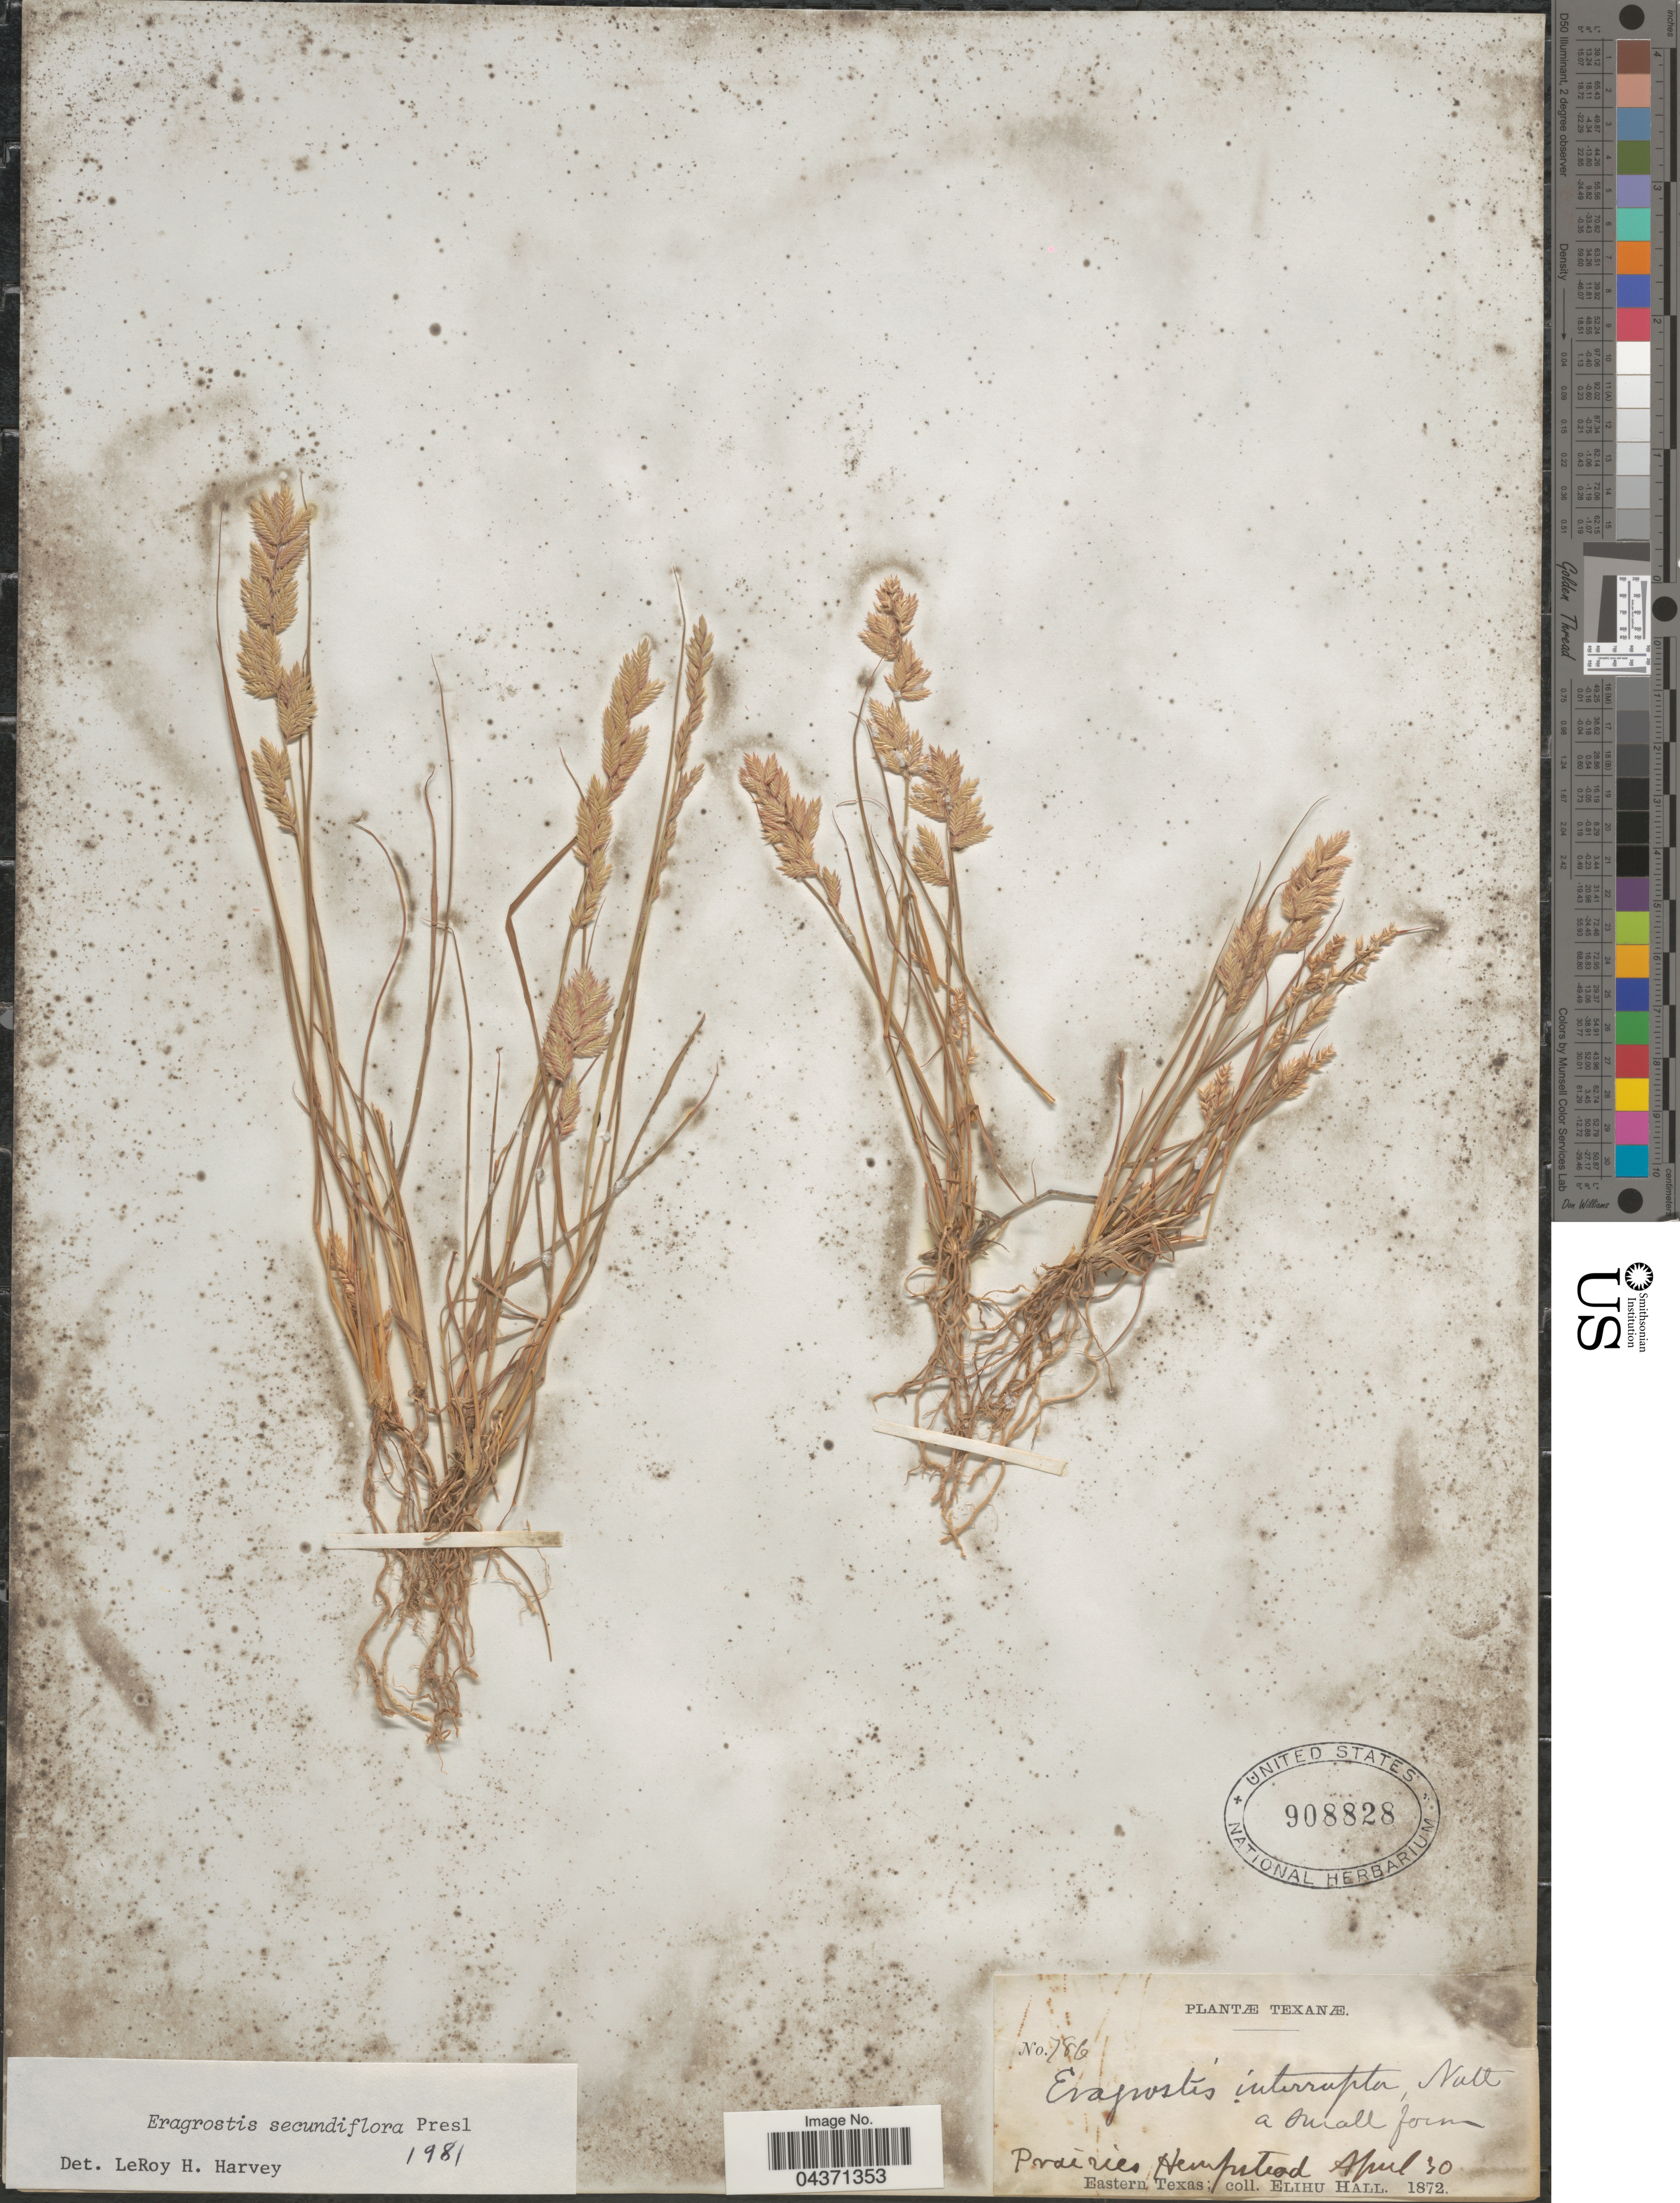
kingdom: Plantae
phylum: Tracheophyta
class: Liliopsida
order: Poales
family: Poaceae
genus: Eragrostis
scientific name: Eragrostis secundiflora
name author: J. Presl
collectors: E. Hall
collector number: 786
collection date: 1872-04-30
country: United States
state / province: Texas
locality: Texanæ. Prairies Hempstead. Eastern Texas.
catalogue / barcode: US 908828